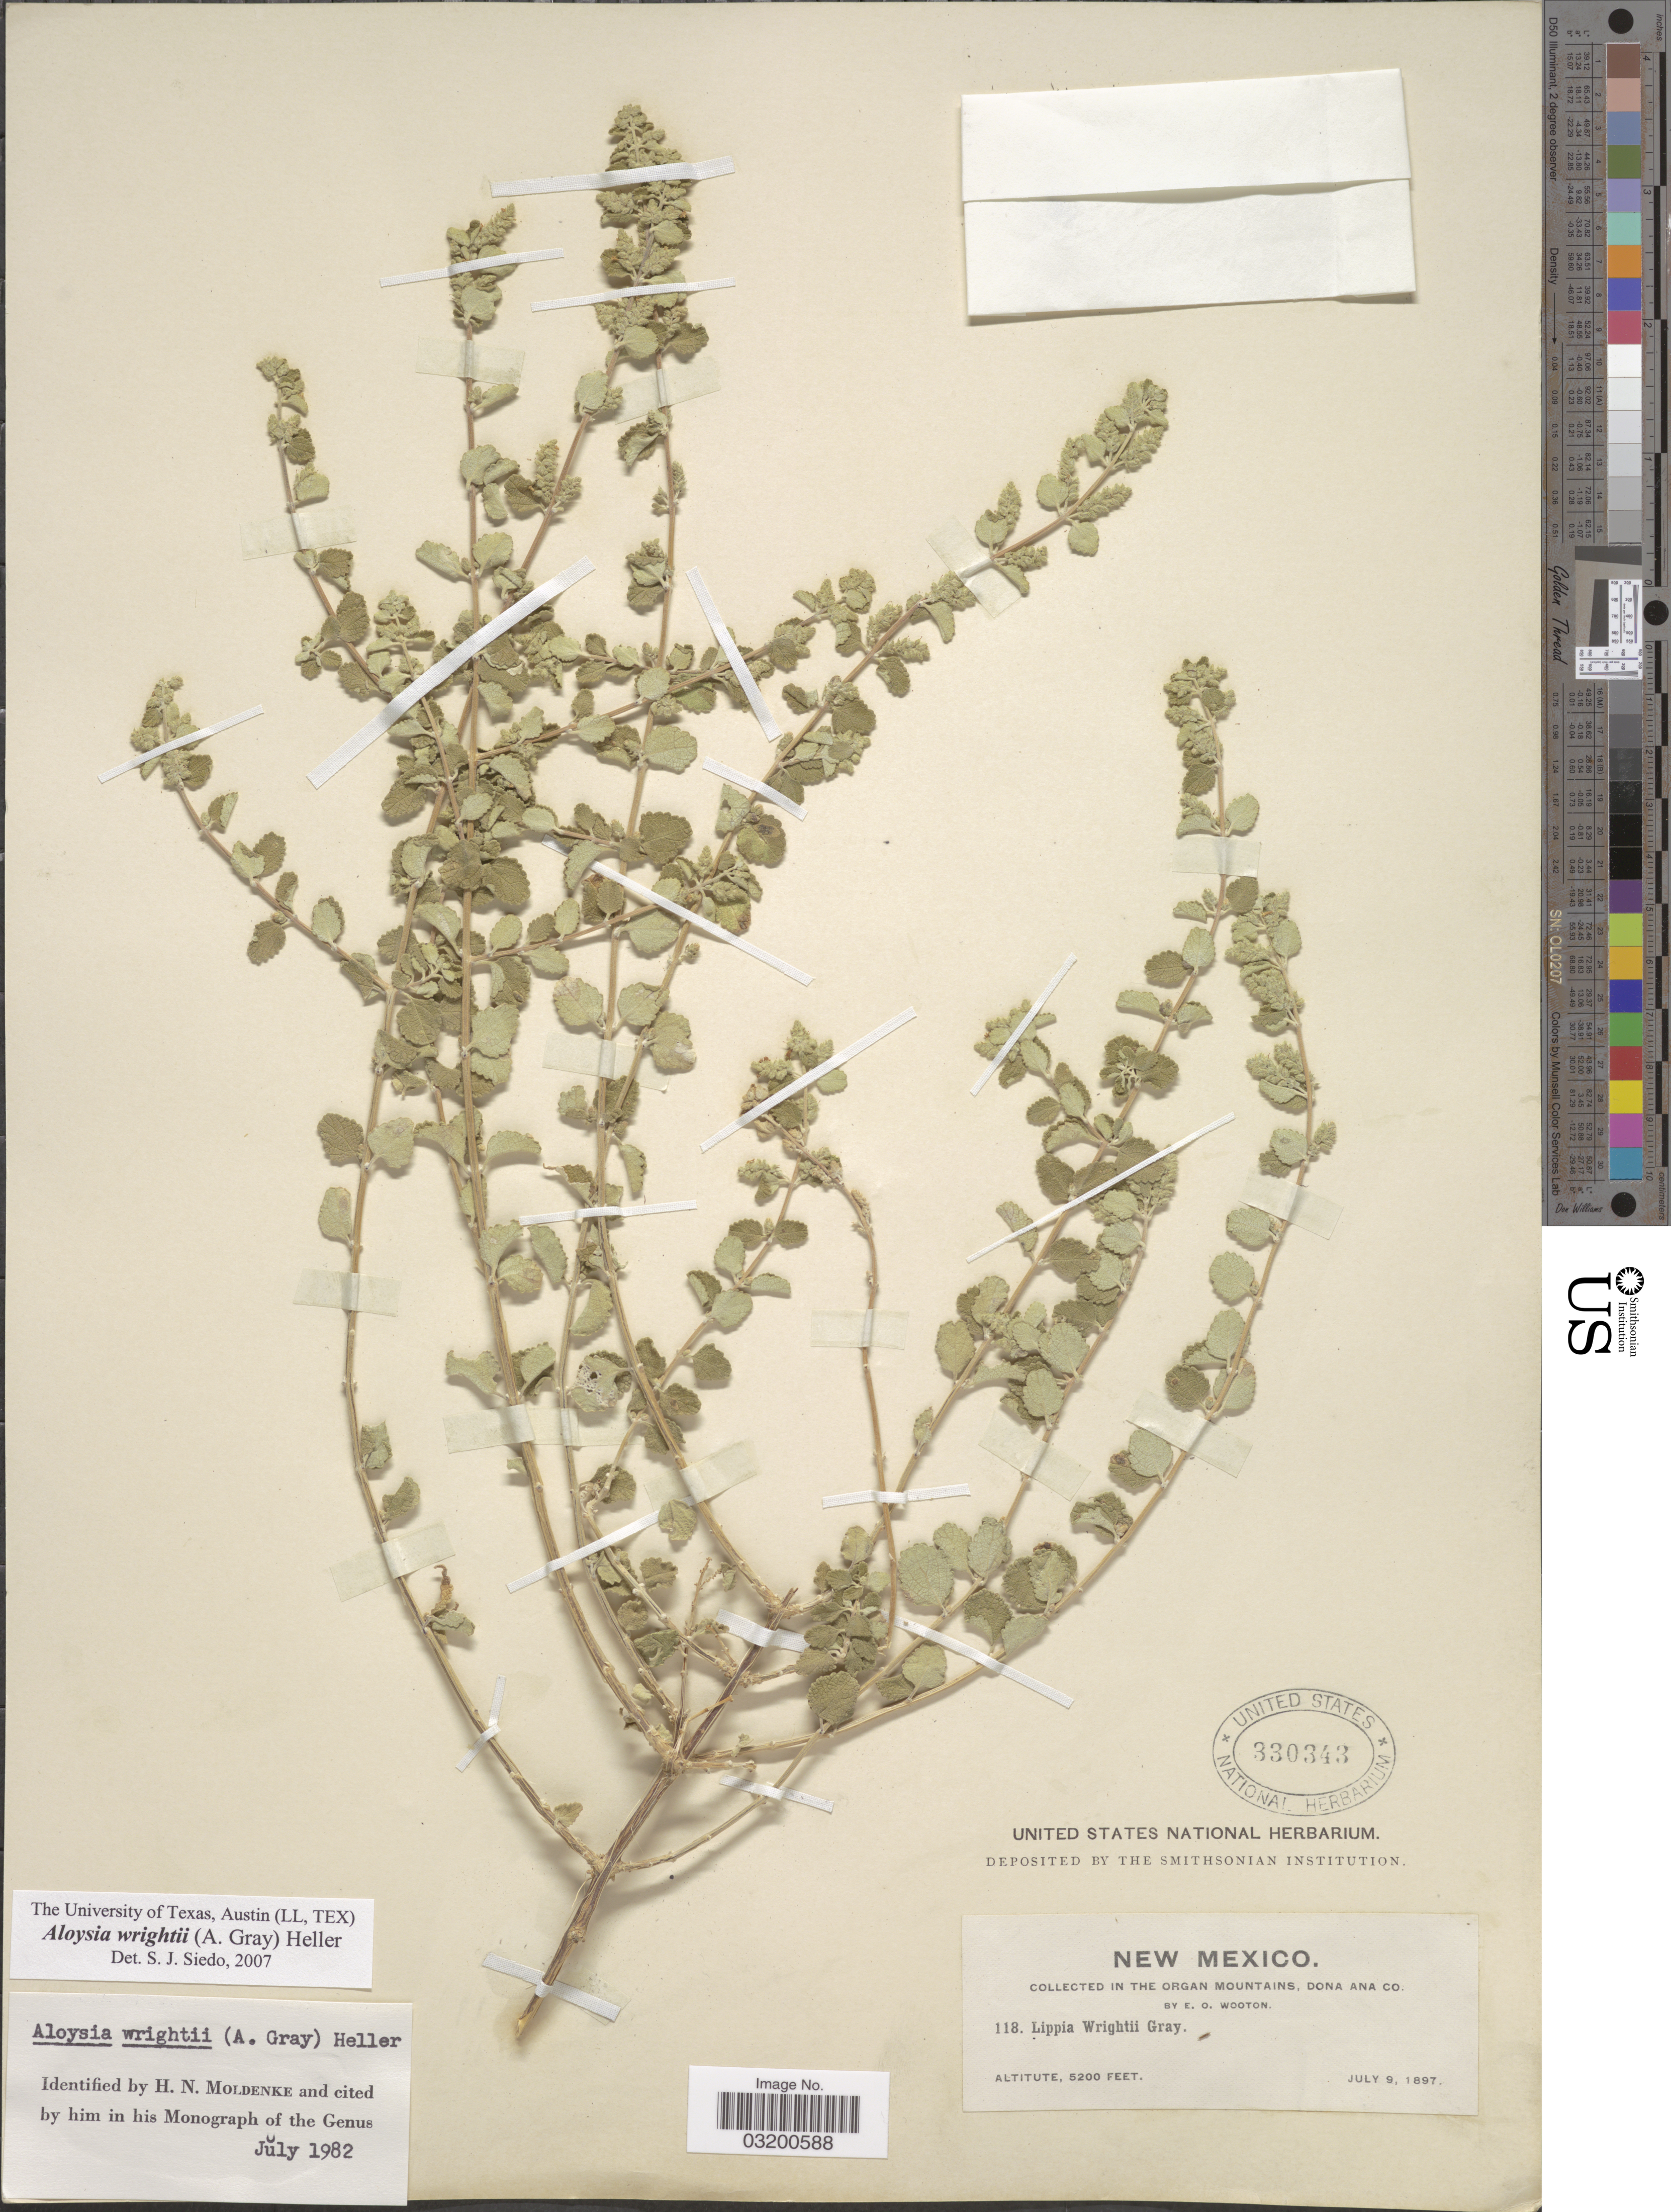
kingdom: Plantae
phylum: Tracheophyta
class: Magnoliopsida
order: Lamiales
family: Verbenaceae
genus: Aloysia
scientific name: Aloysia wrightii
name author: A. Heller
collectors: E. O. Wooton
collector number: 118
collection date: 1897-07-09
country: United States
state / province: New Mexico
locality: In the Organ Mountains, Dona Ana Co.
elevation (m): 1585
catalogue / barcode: US 330343